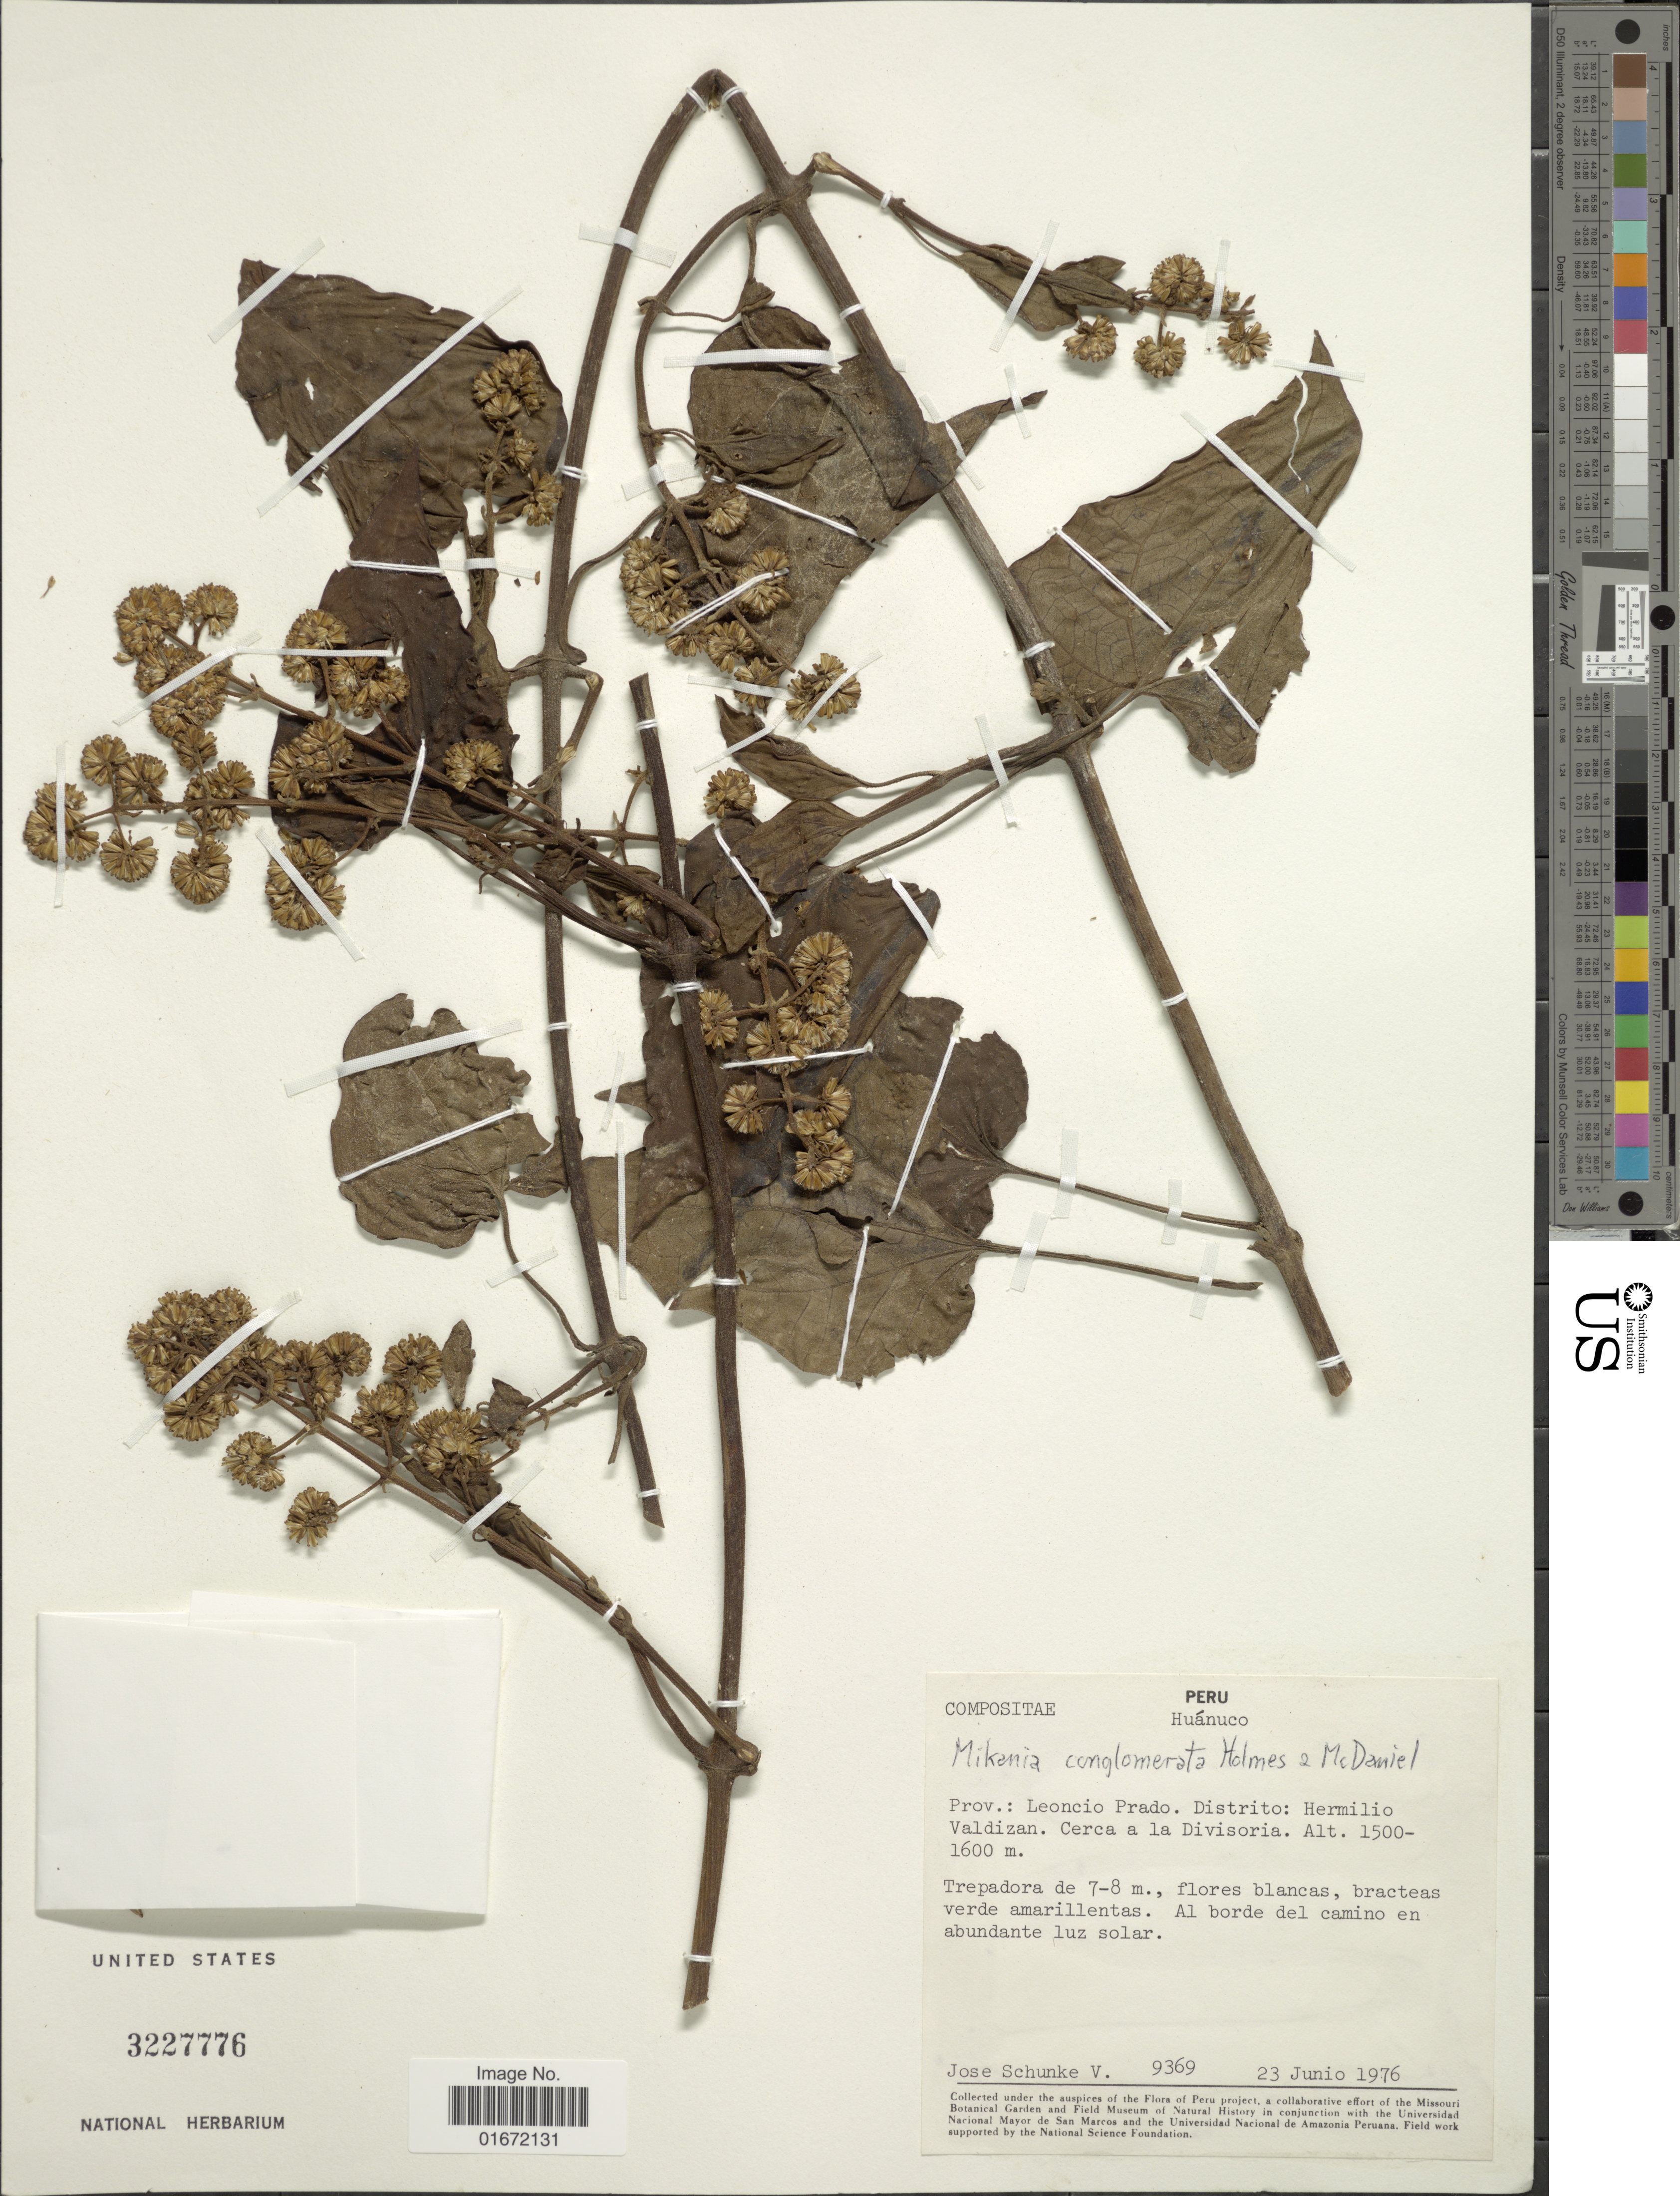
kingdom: Plantae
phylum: Tracheophyta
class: Magnoliopsida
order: Asterales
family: Asteraceae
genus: Mikania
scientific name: Mikania conglomerata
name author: W.C. Holmes & McDaniel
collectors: J. Schunke Vigo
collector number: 9369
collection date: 1976-06-23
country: Peru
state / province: Huánuco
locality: Prov.: Leoncio Prado. Distrito: Hermilio Valdizan. Cerca a la Divisoria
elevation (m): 1500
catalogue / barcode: US 3227776